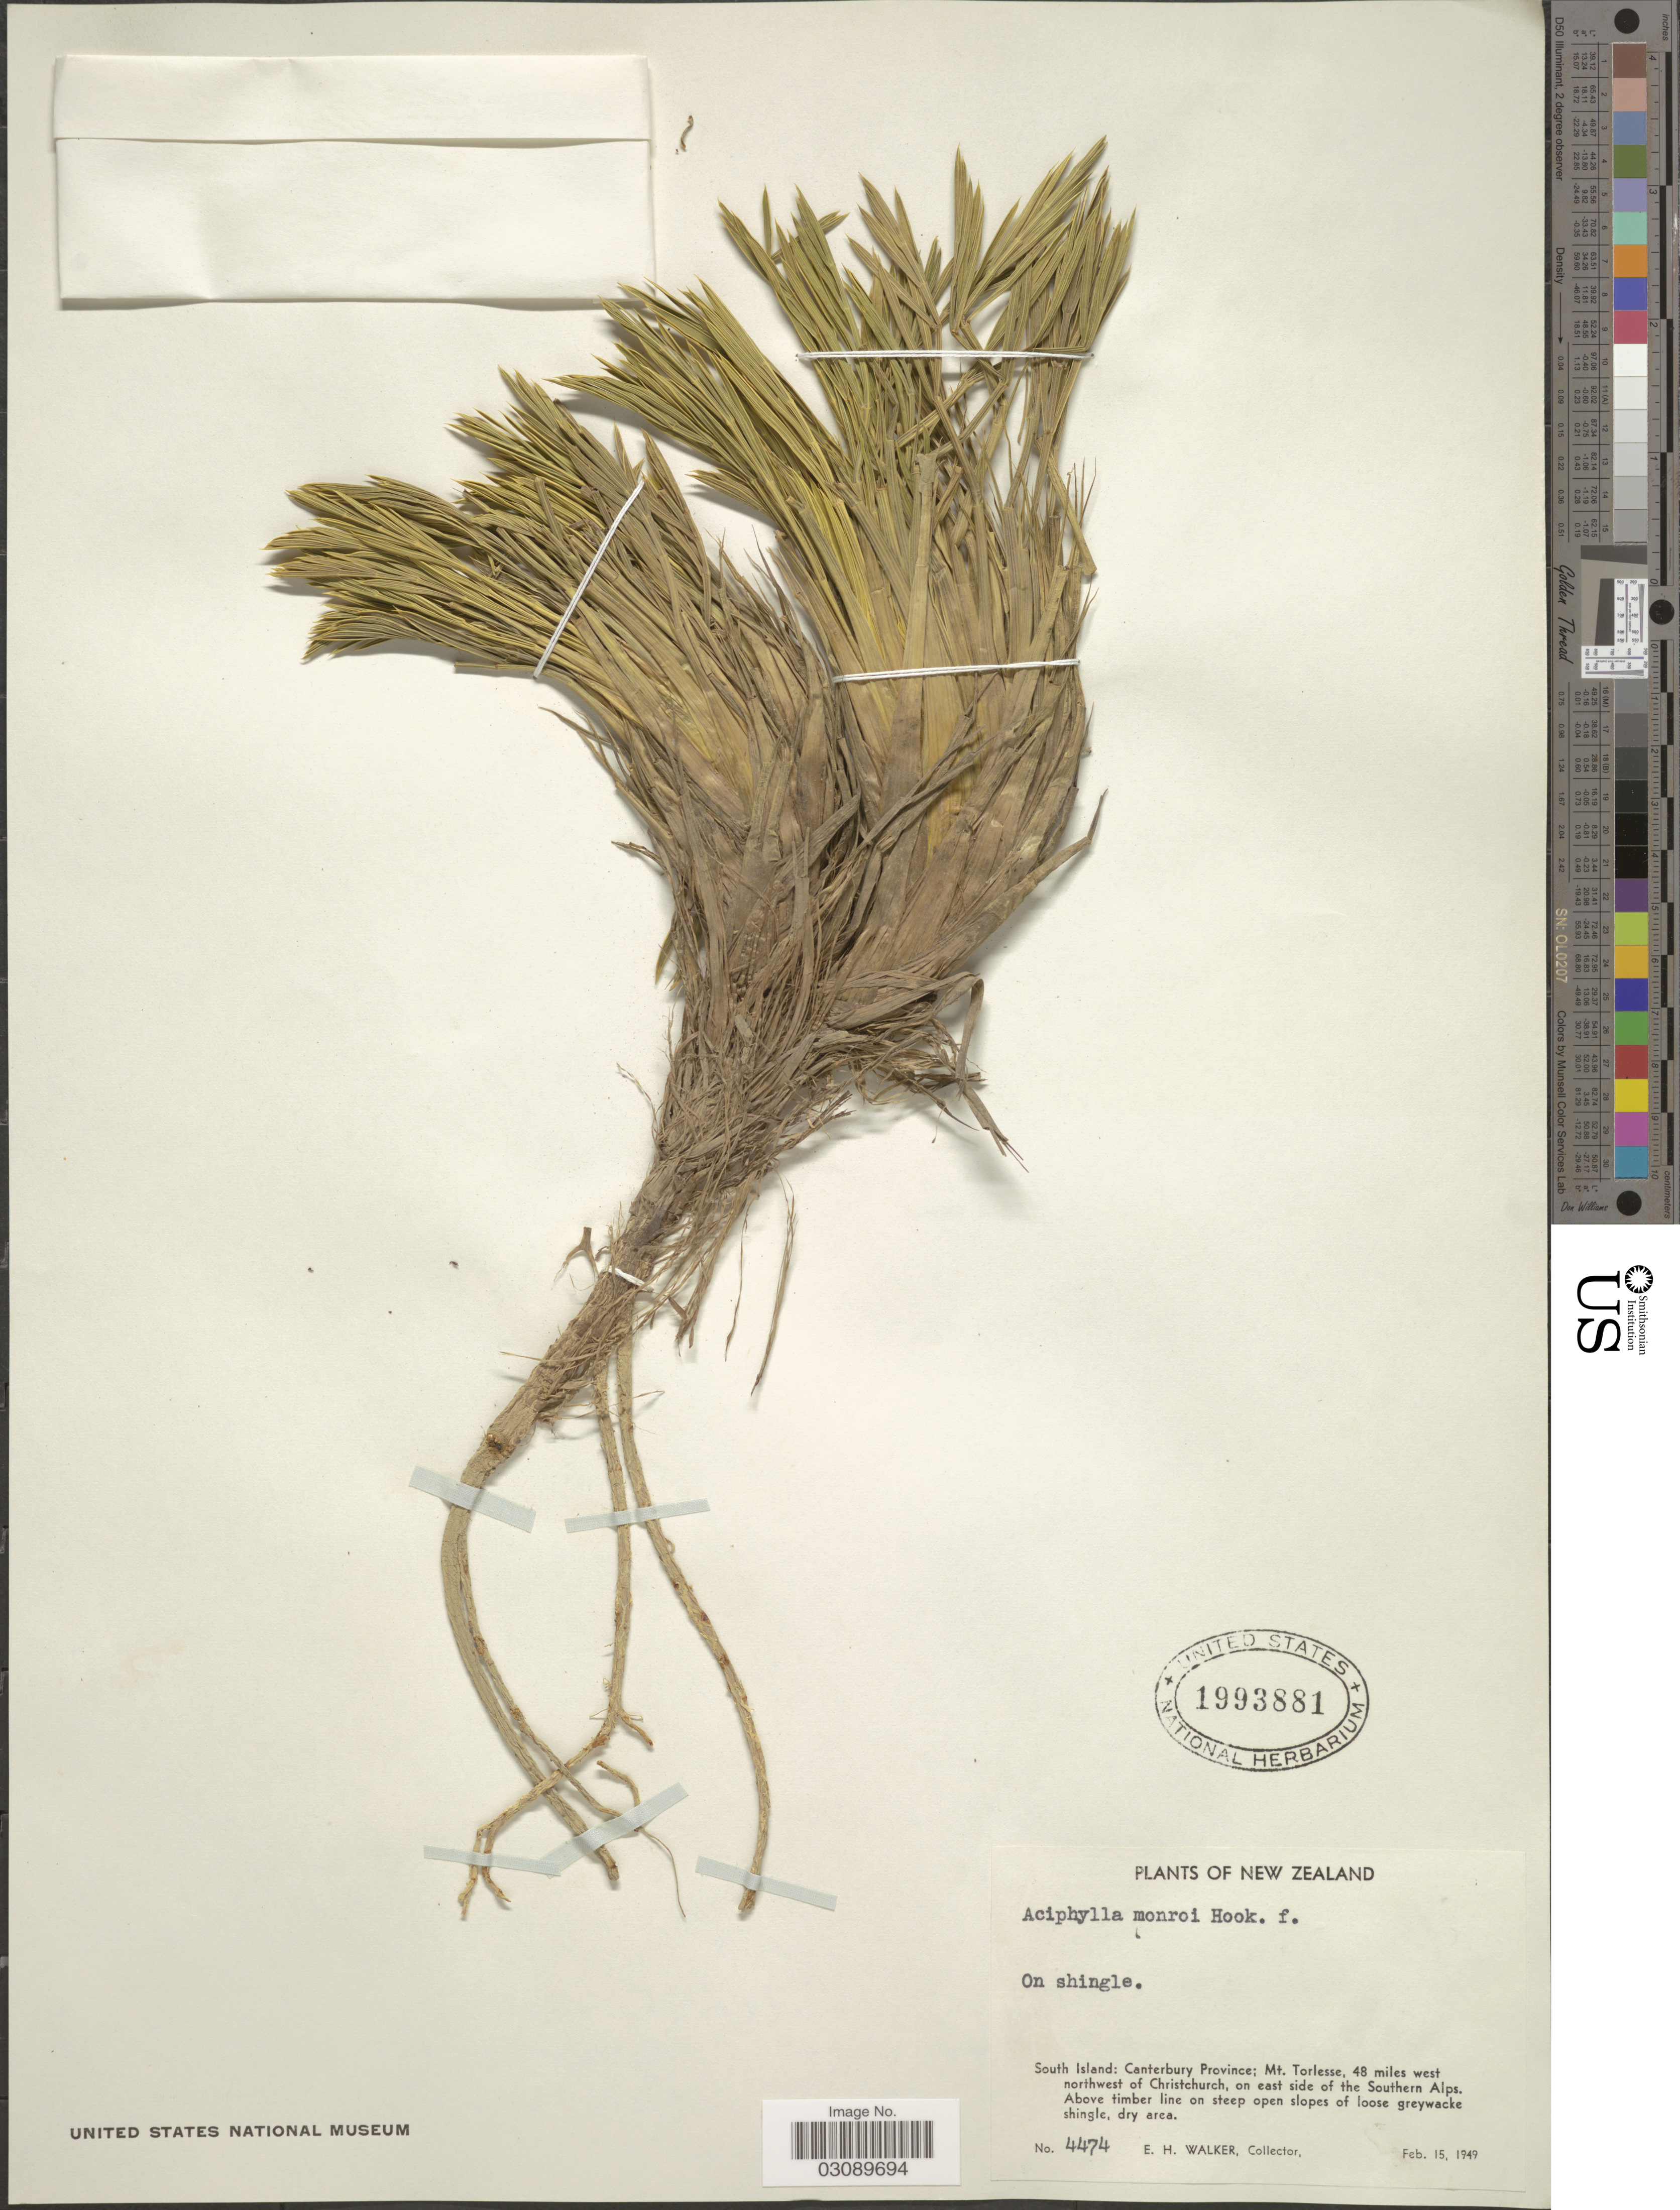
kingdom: Plantae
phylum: Tracheophyta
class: Magnoliopsida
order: Apiales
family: Apiaceae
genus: Aciphylla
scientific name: Aciphylla monroi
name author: Hook. f.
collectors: E. H. Walker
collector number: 4474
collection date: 1949-02-15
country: New Zealand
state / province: Canterbury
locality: South Island: Canterbury Province; Mt. Torlesse, 48 miles west northwest of Christchurch, on east side of the Southern Alps. Above timber line on steep open slopes of loose greywacke shingle, dry area.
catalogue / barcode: US 1993881